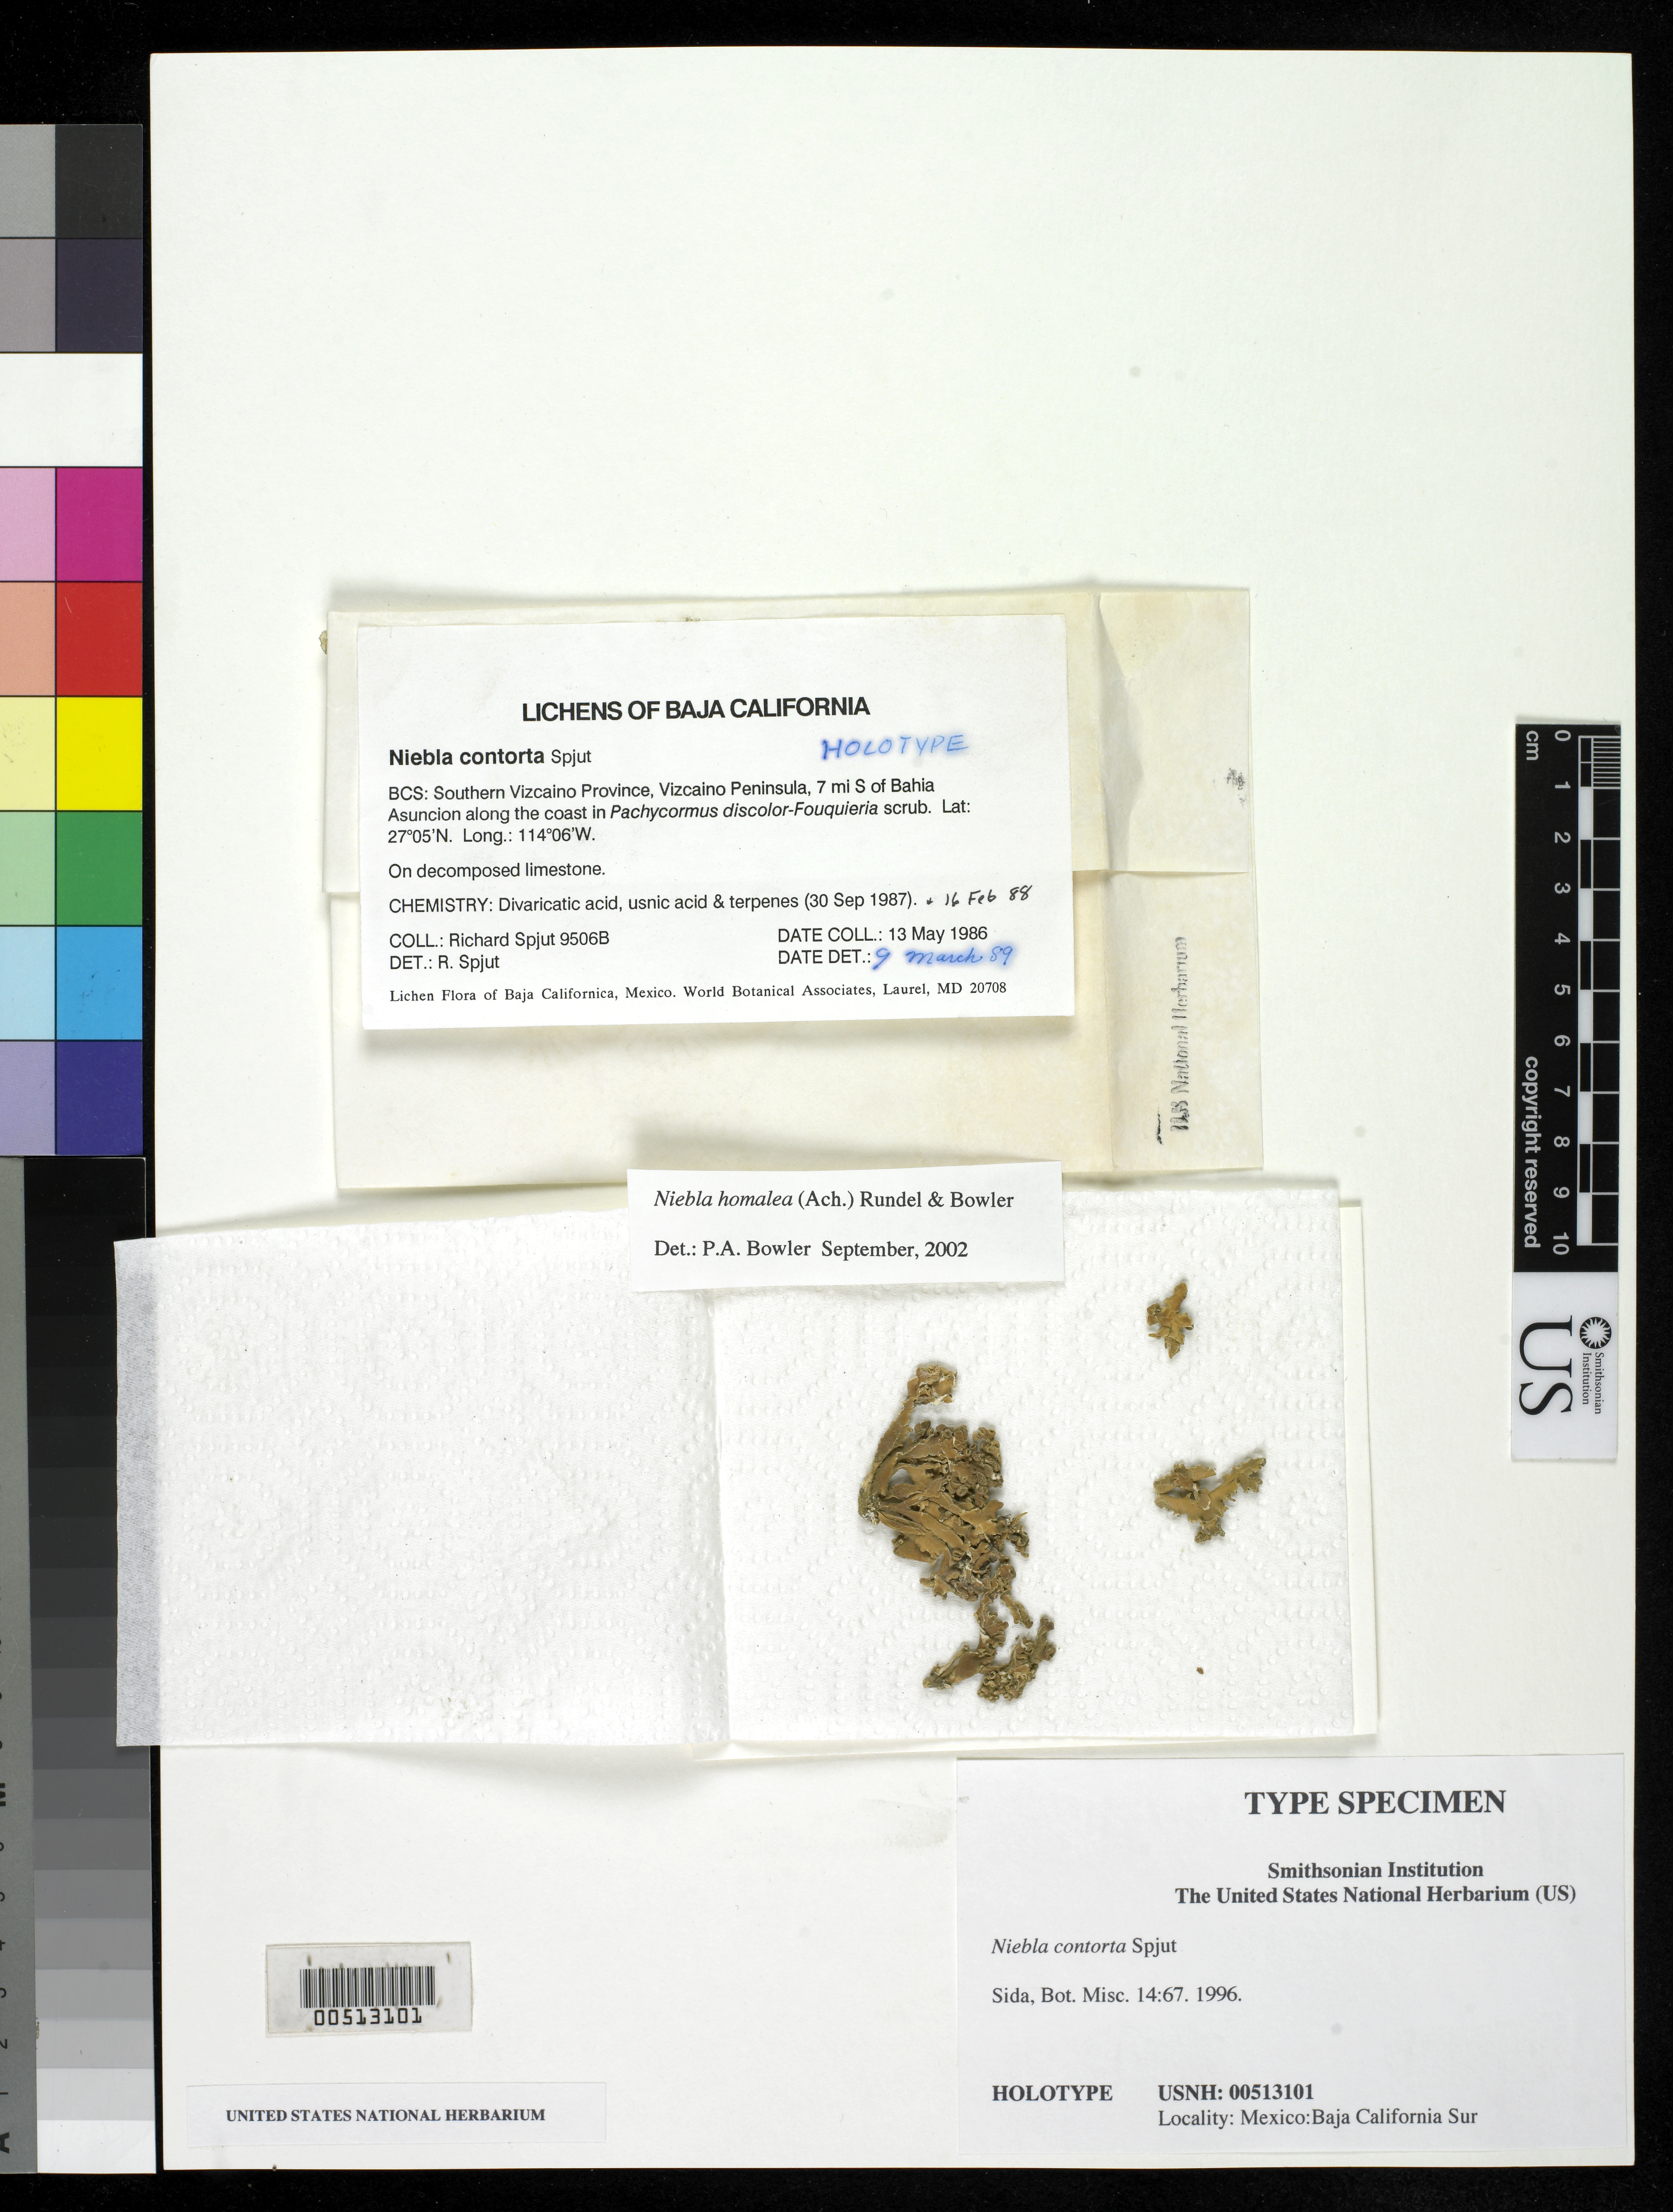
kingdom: Fungi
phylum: Ascomycota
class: Lecanoromycetes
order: Lecanorales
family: Ramalinaceae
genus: Niebla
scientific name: Niebla contorta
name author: Spjut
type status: Holotype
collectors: R. Spjut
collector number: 9506b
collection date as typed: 13 May 1986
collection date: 1986-05-13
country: Mexico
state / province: Baja California Sur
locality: Southern Vizcaino province, Vizcaino Peninsula, 7 km S of Bahia Ascuncion along coast.